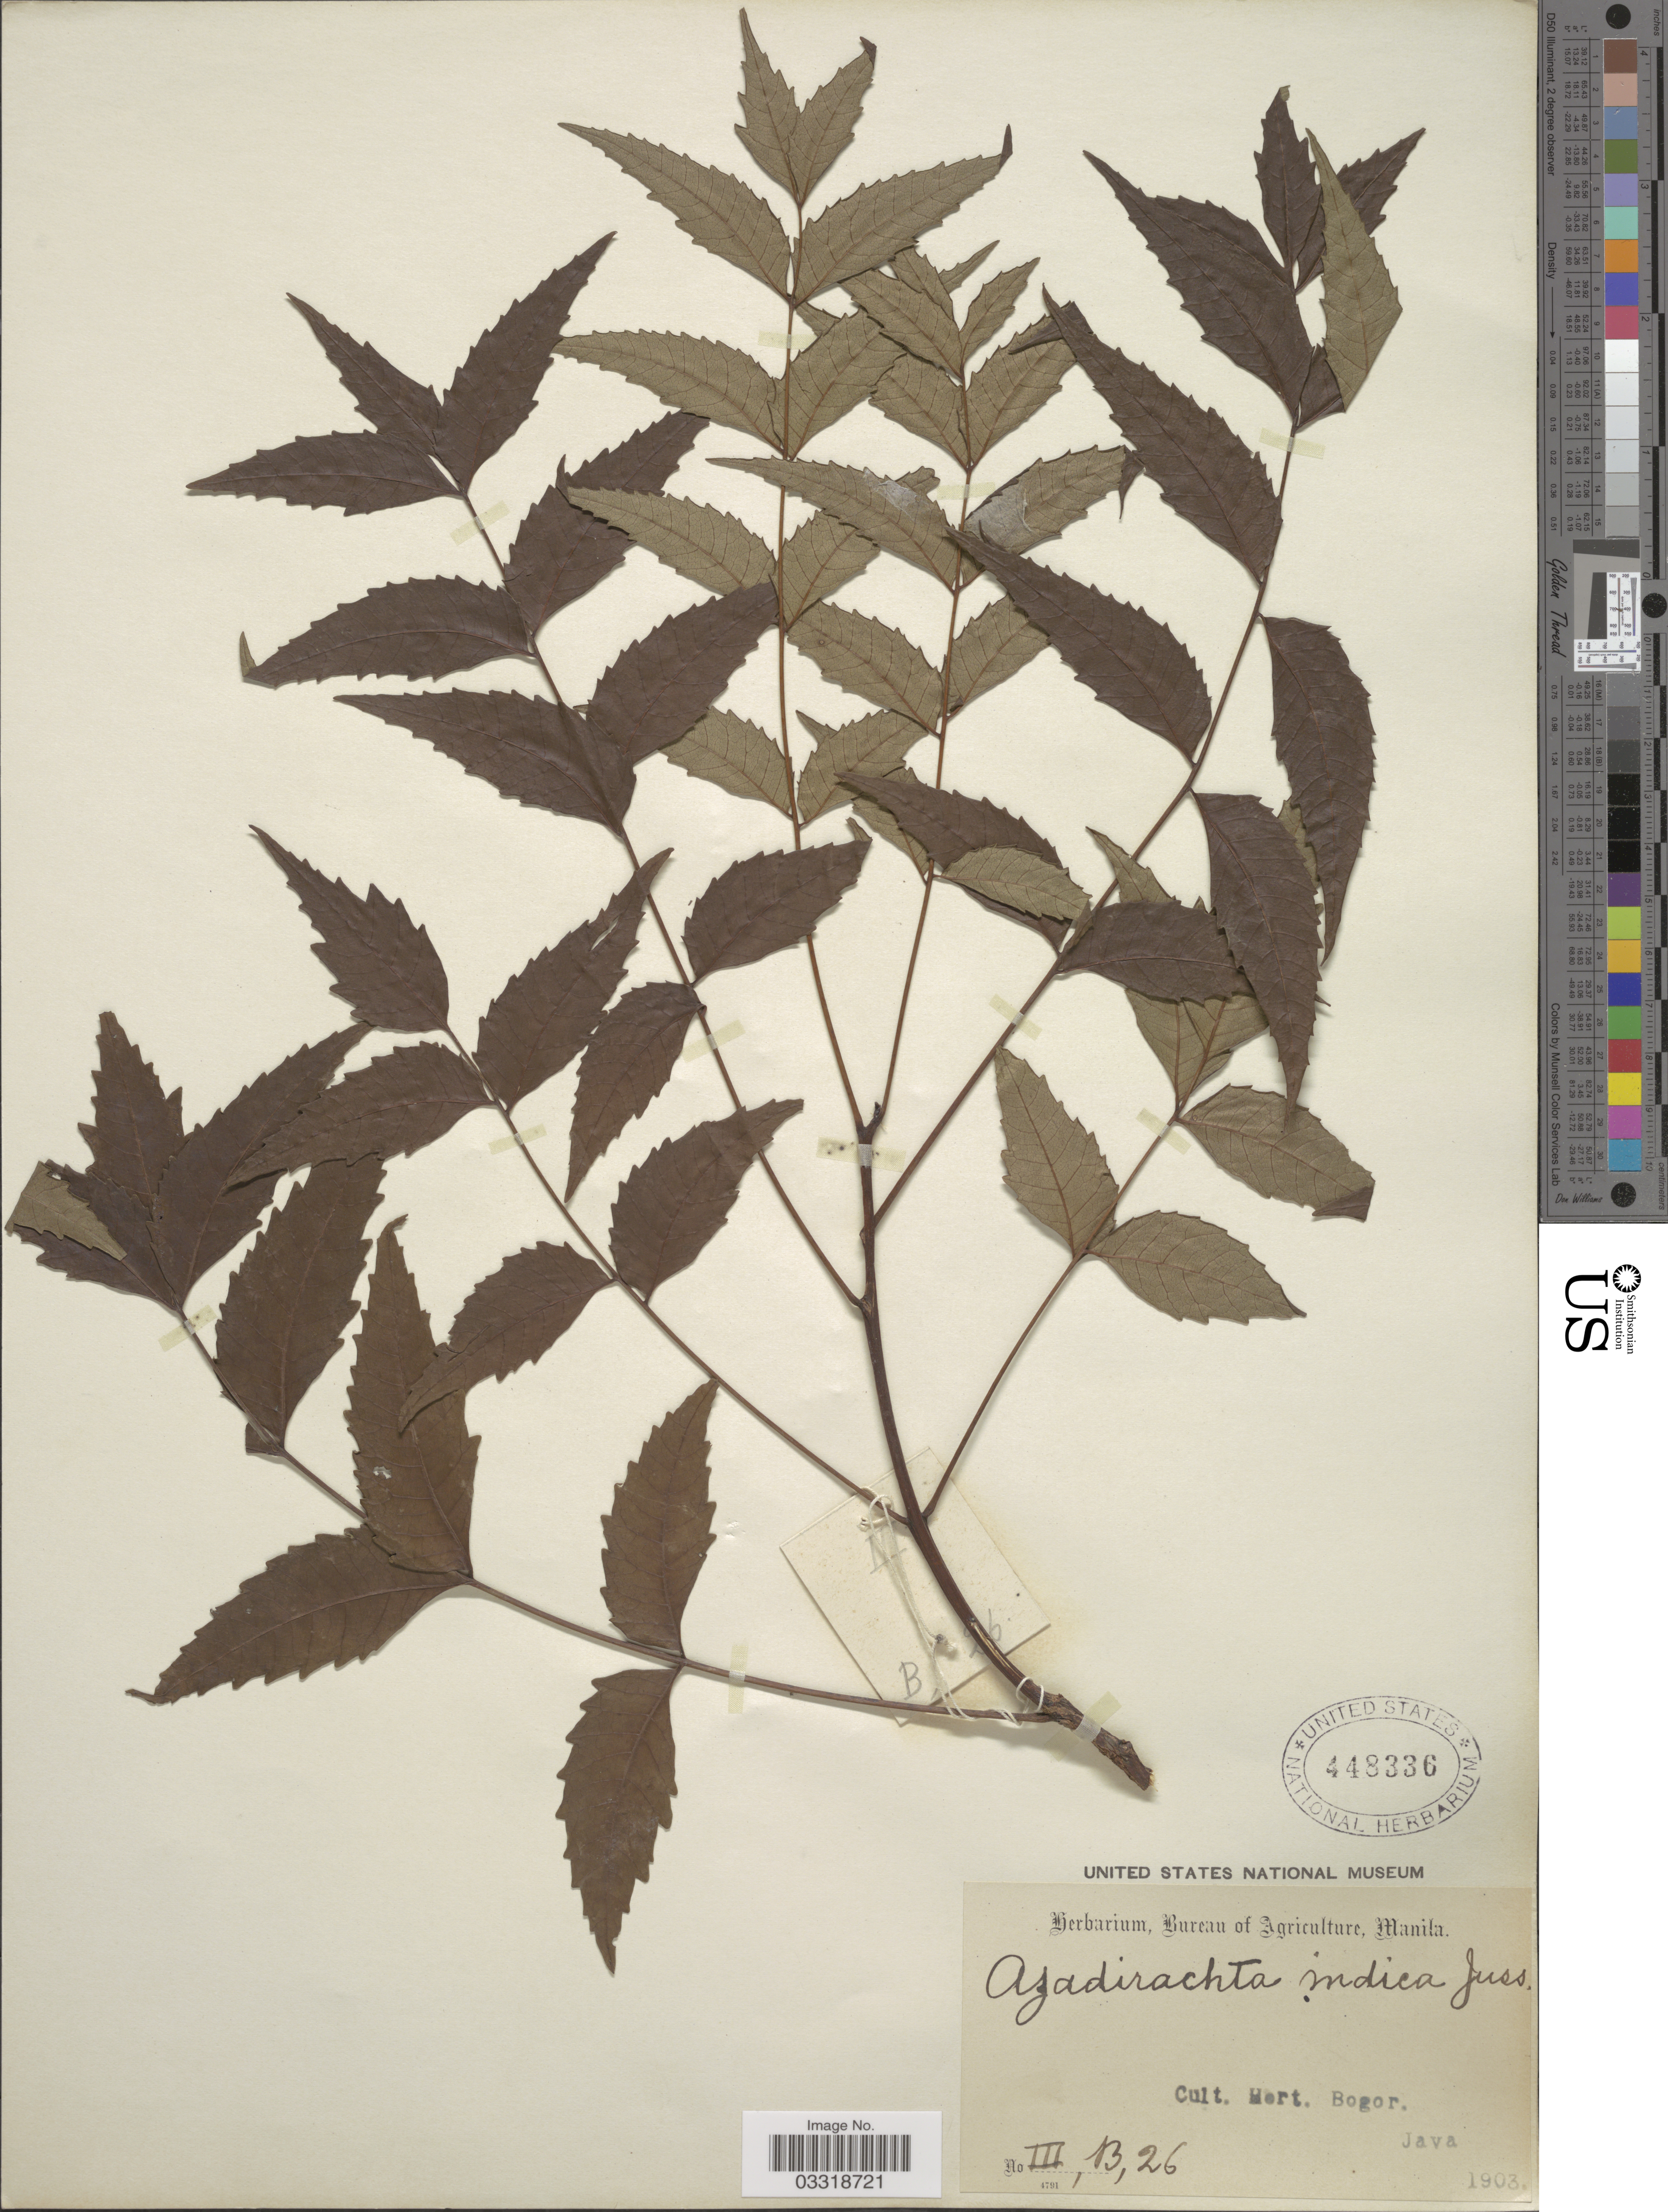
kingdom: Plantae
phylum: Tracheophyta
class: Magnoliopsida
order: Sapindales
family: Meliaceae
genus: Azadirachta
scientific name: Azadirachta indica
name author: A. Juss.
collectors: Ex herb. Bureau of Agriculture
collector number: III, 13,26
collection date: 1903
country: Indonesia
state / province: Java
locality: Cult. Hort. Bogor.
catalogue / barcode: US 448336